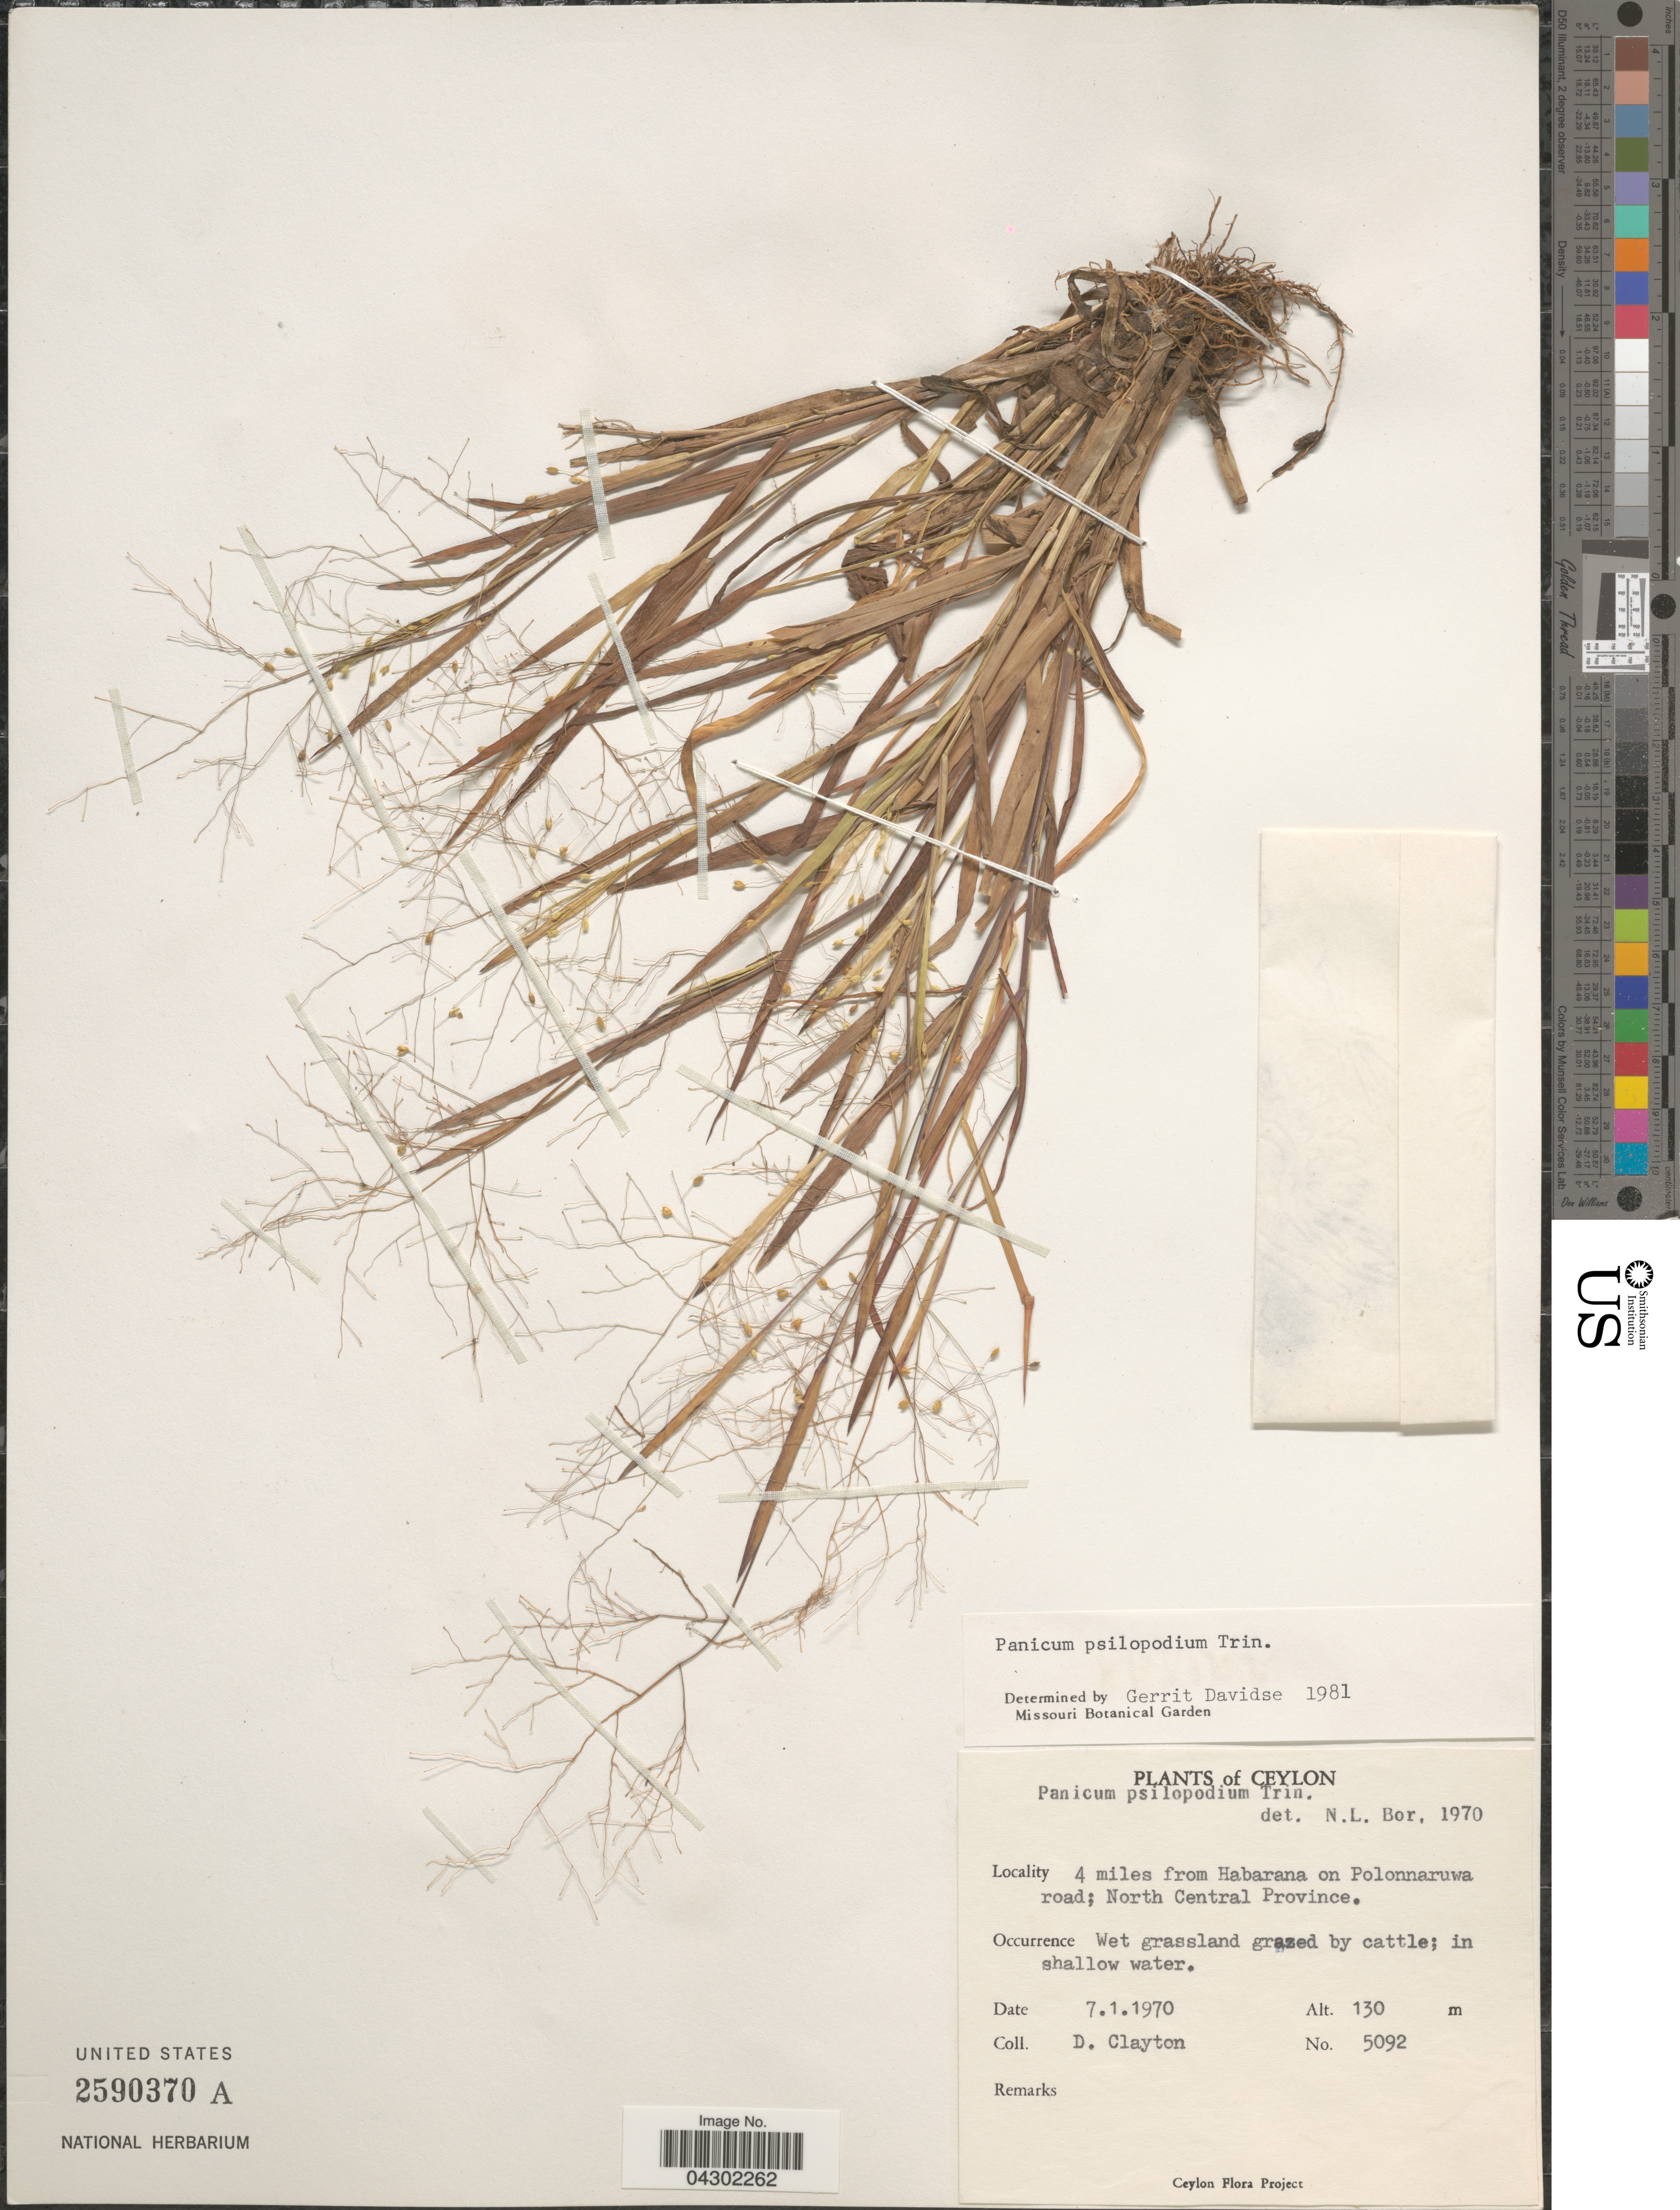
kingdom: Plantae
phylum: Tracheophyta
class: Liliopsida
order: Poales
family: Poaceae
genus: Panicum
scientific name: Panicum sumatrense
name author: P. Roth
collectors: D. Clayton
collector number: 5092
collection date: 1970-01-07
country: Sri Lanka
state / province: North Central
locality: Ceylon. 4 miles from Habarana on Polonnaruwa road.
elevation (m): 130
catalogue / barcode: US 2590370A